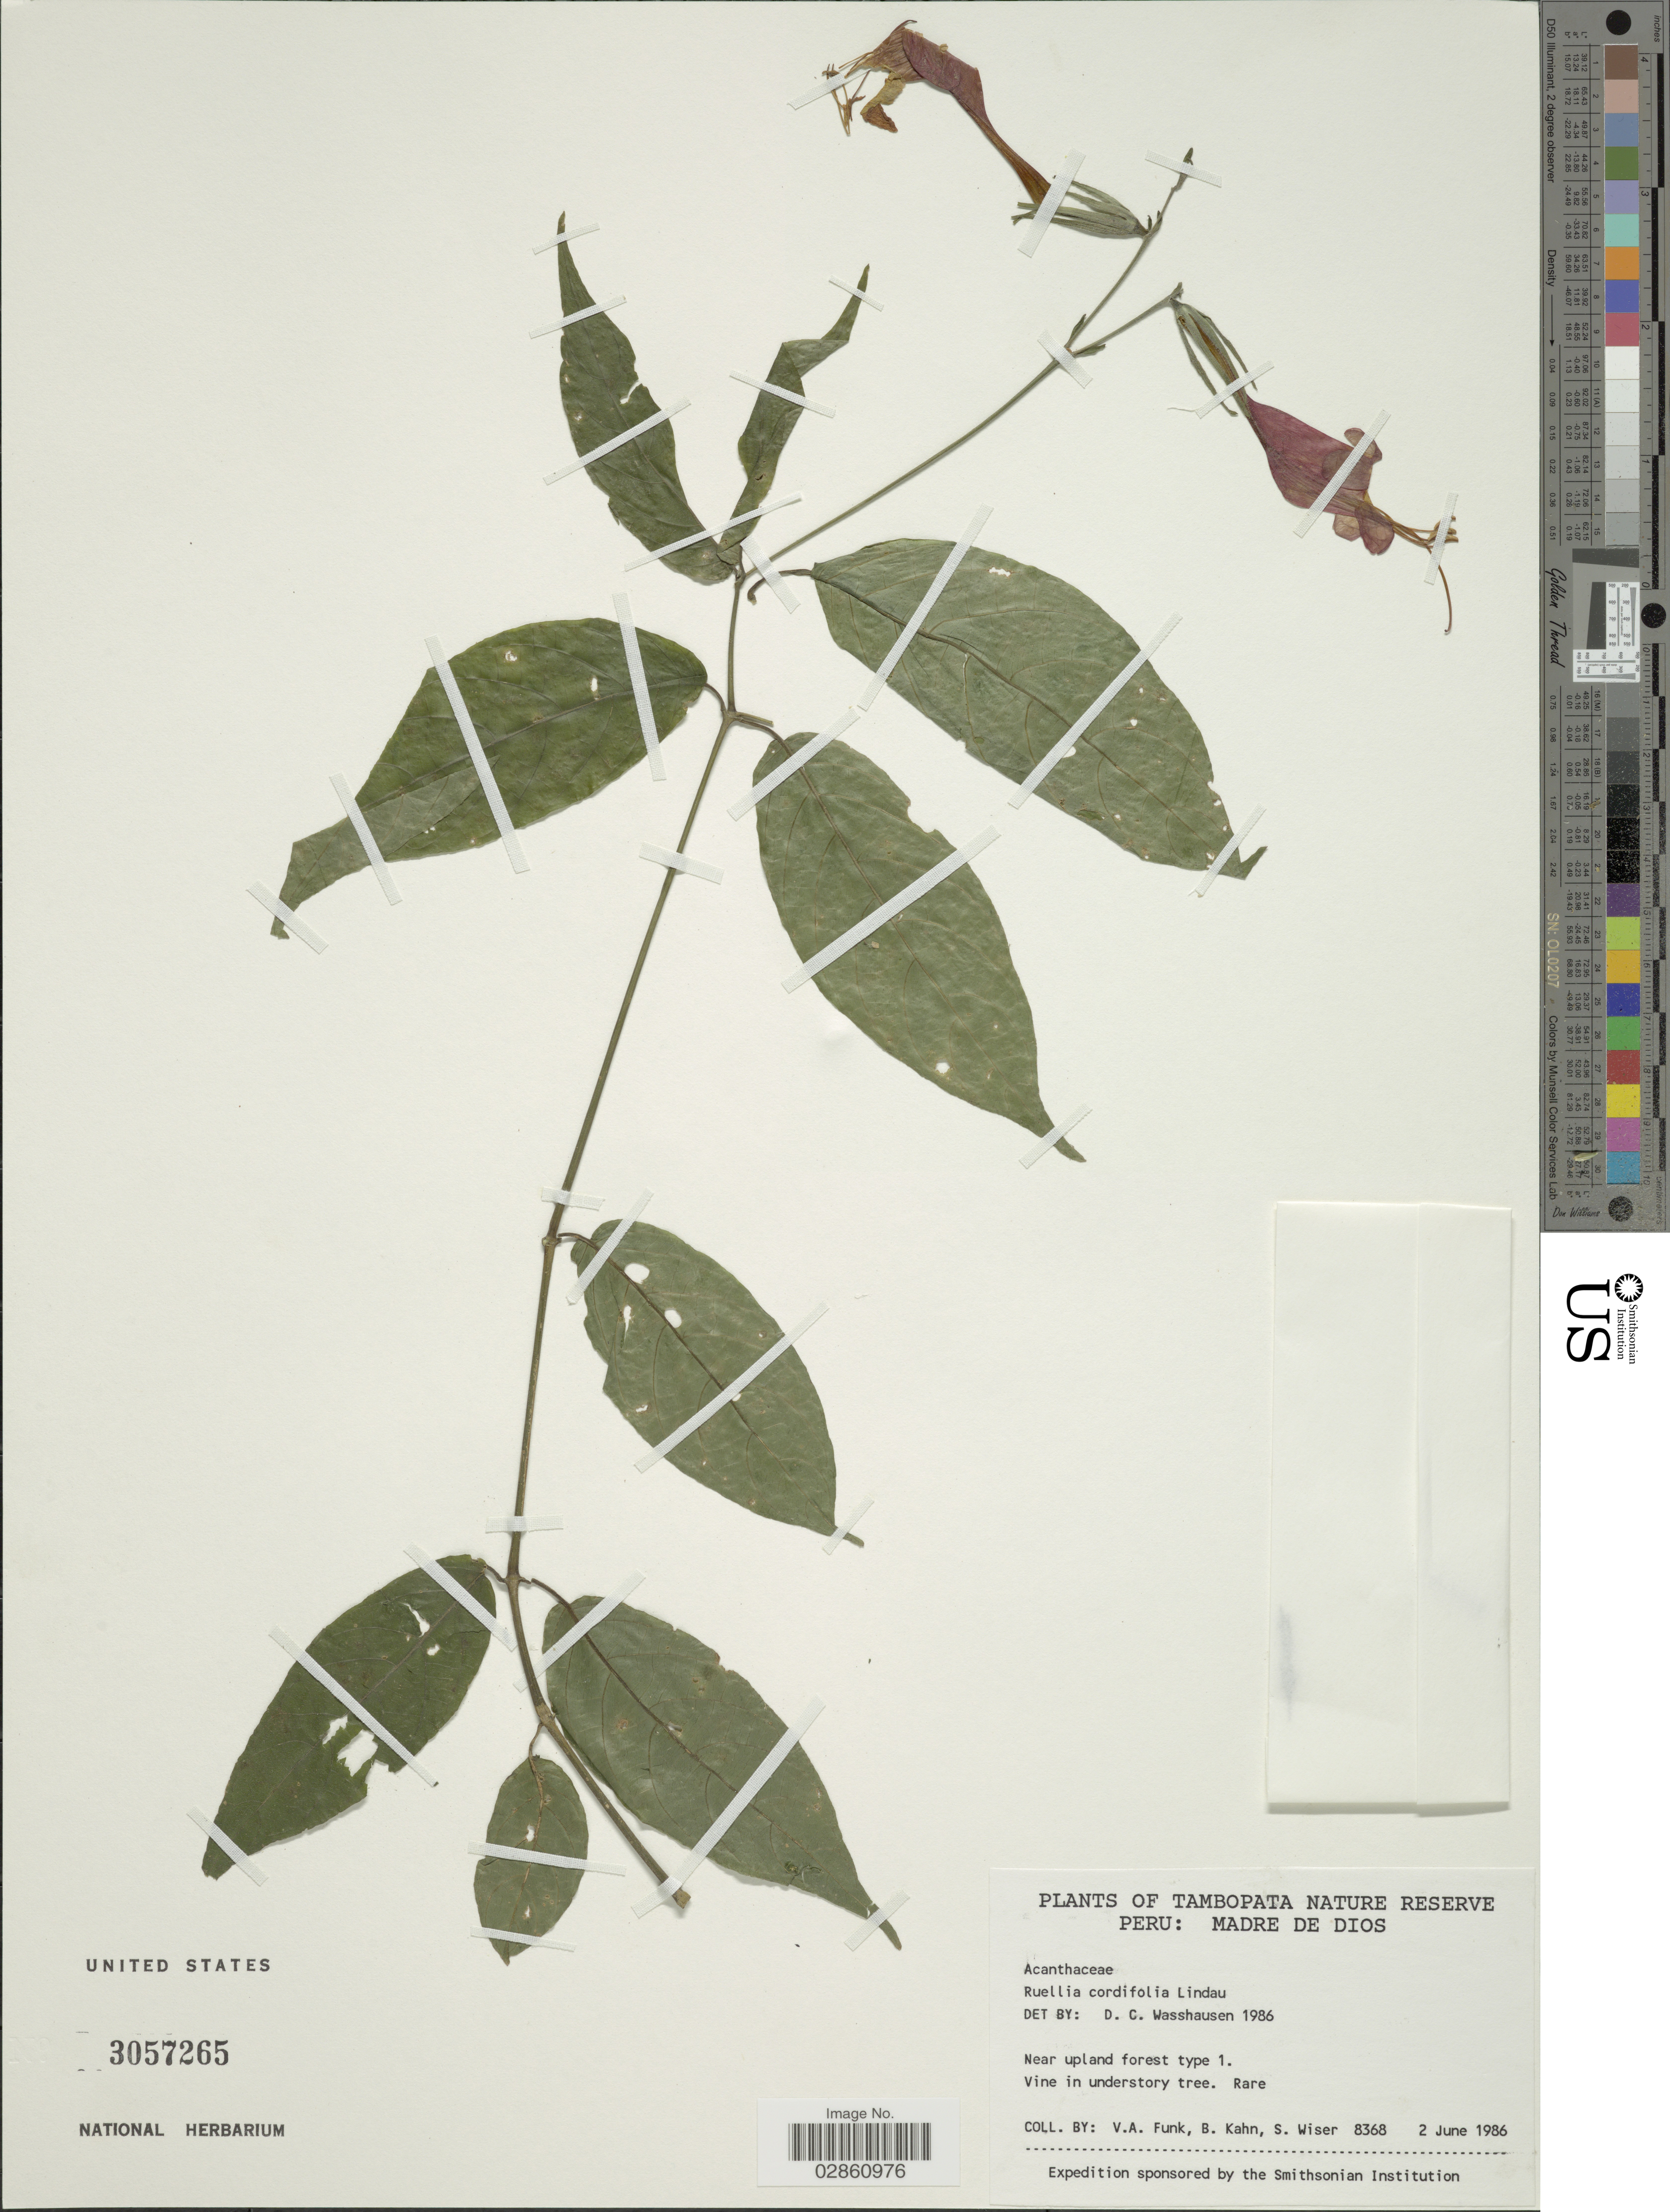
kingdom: Plantae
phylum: Tracheophyta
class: Magnoliopsida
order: Lamiales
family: Acanthaceae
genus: Ruellia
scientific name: Ruellia inflata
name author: Rich.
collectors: V. Funk, B. Kahn & S. Wiser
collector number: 8368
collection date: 1986-06-02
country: Peru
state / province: Madre de Dios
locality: Tambopata Nature Reserve.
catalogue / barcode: US 3057265